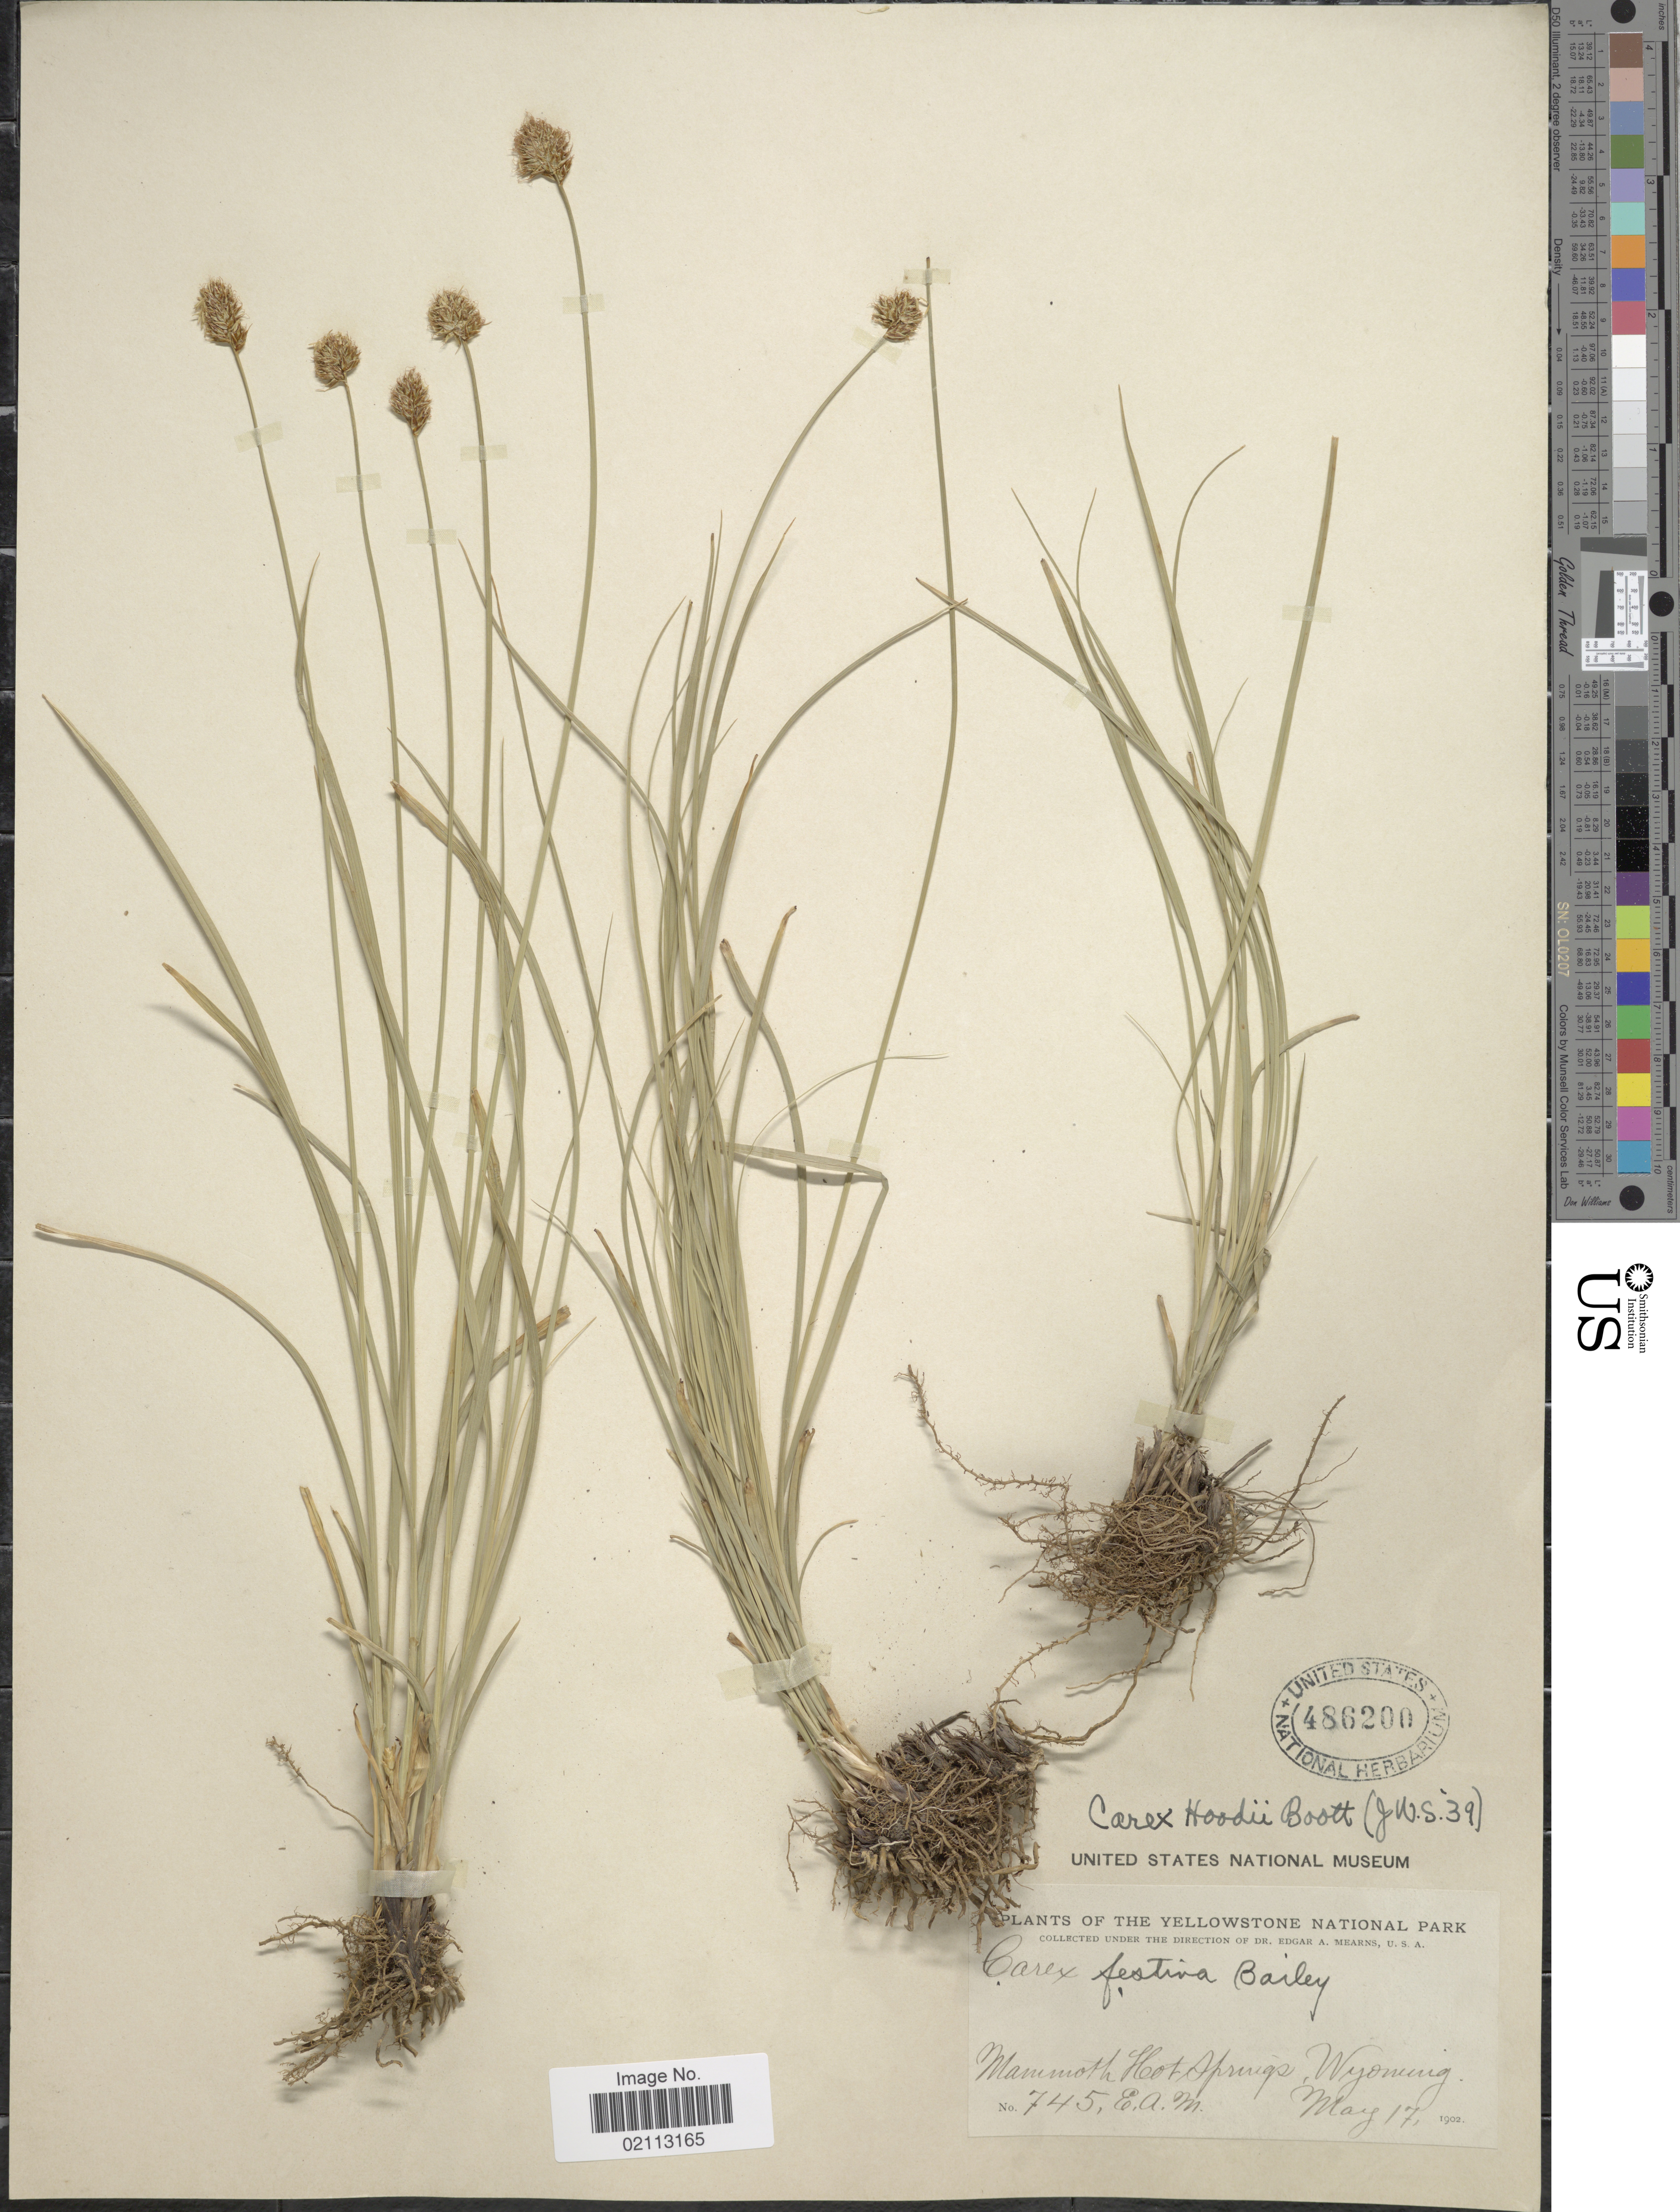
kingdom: Plantae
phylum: Tracheophyta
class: Liliopsida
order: Poales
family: Cyperaceae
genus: Carex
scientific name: Carex hoodii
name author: Boott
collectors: E. A. Mearns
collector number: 745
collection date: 1902-05-17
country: United States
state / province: Wyoming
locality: Yeloowstone National Park. Mammoth Hot Springs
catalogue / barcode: US 486200